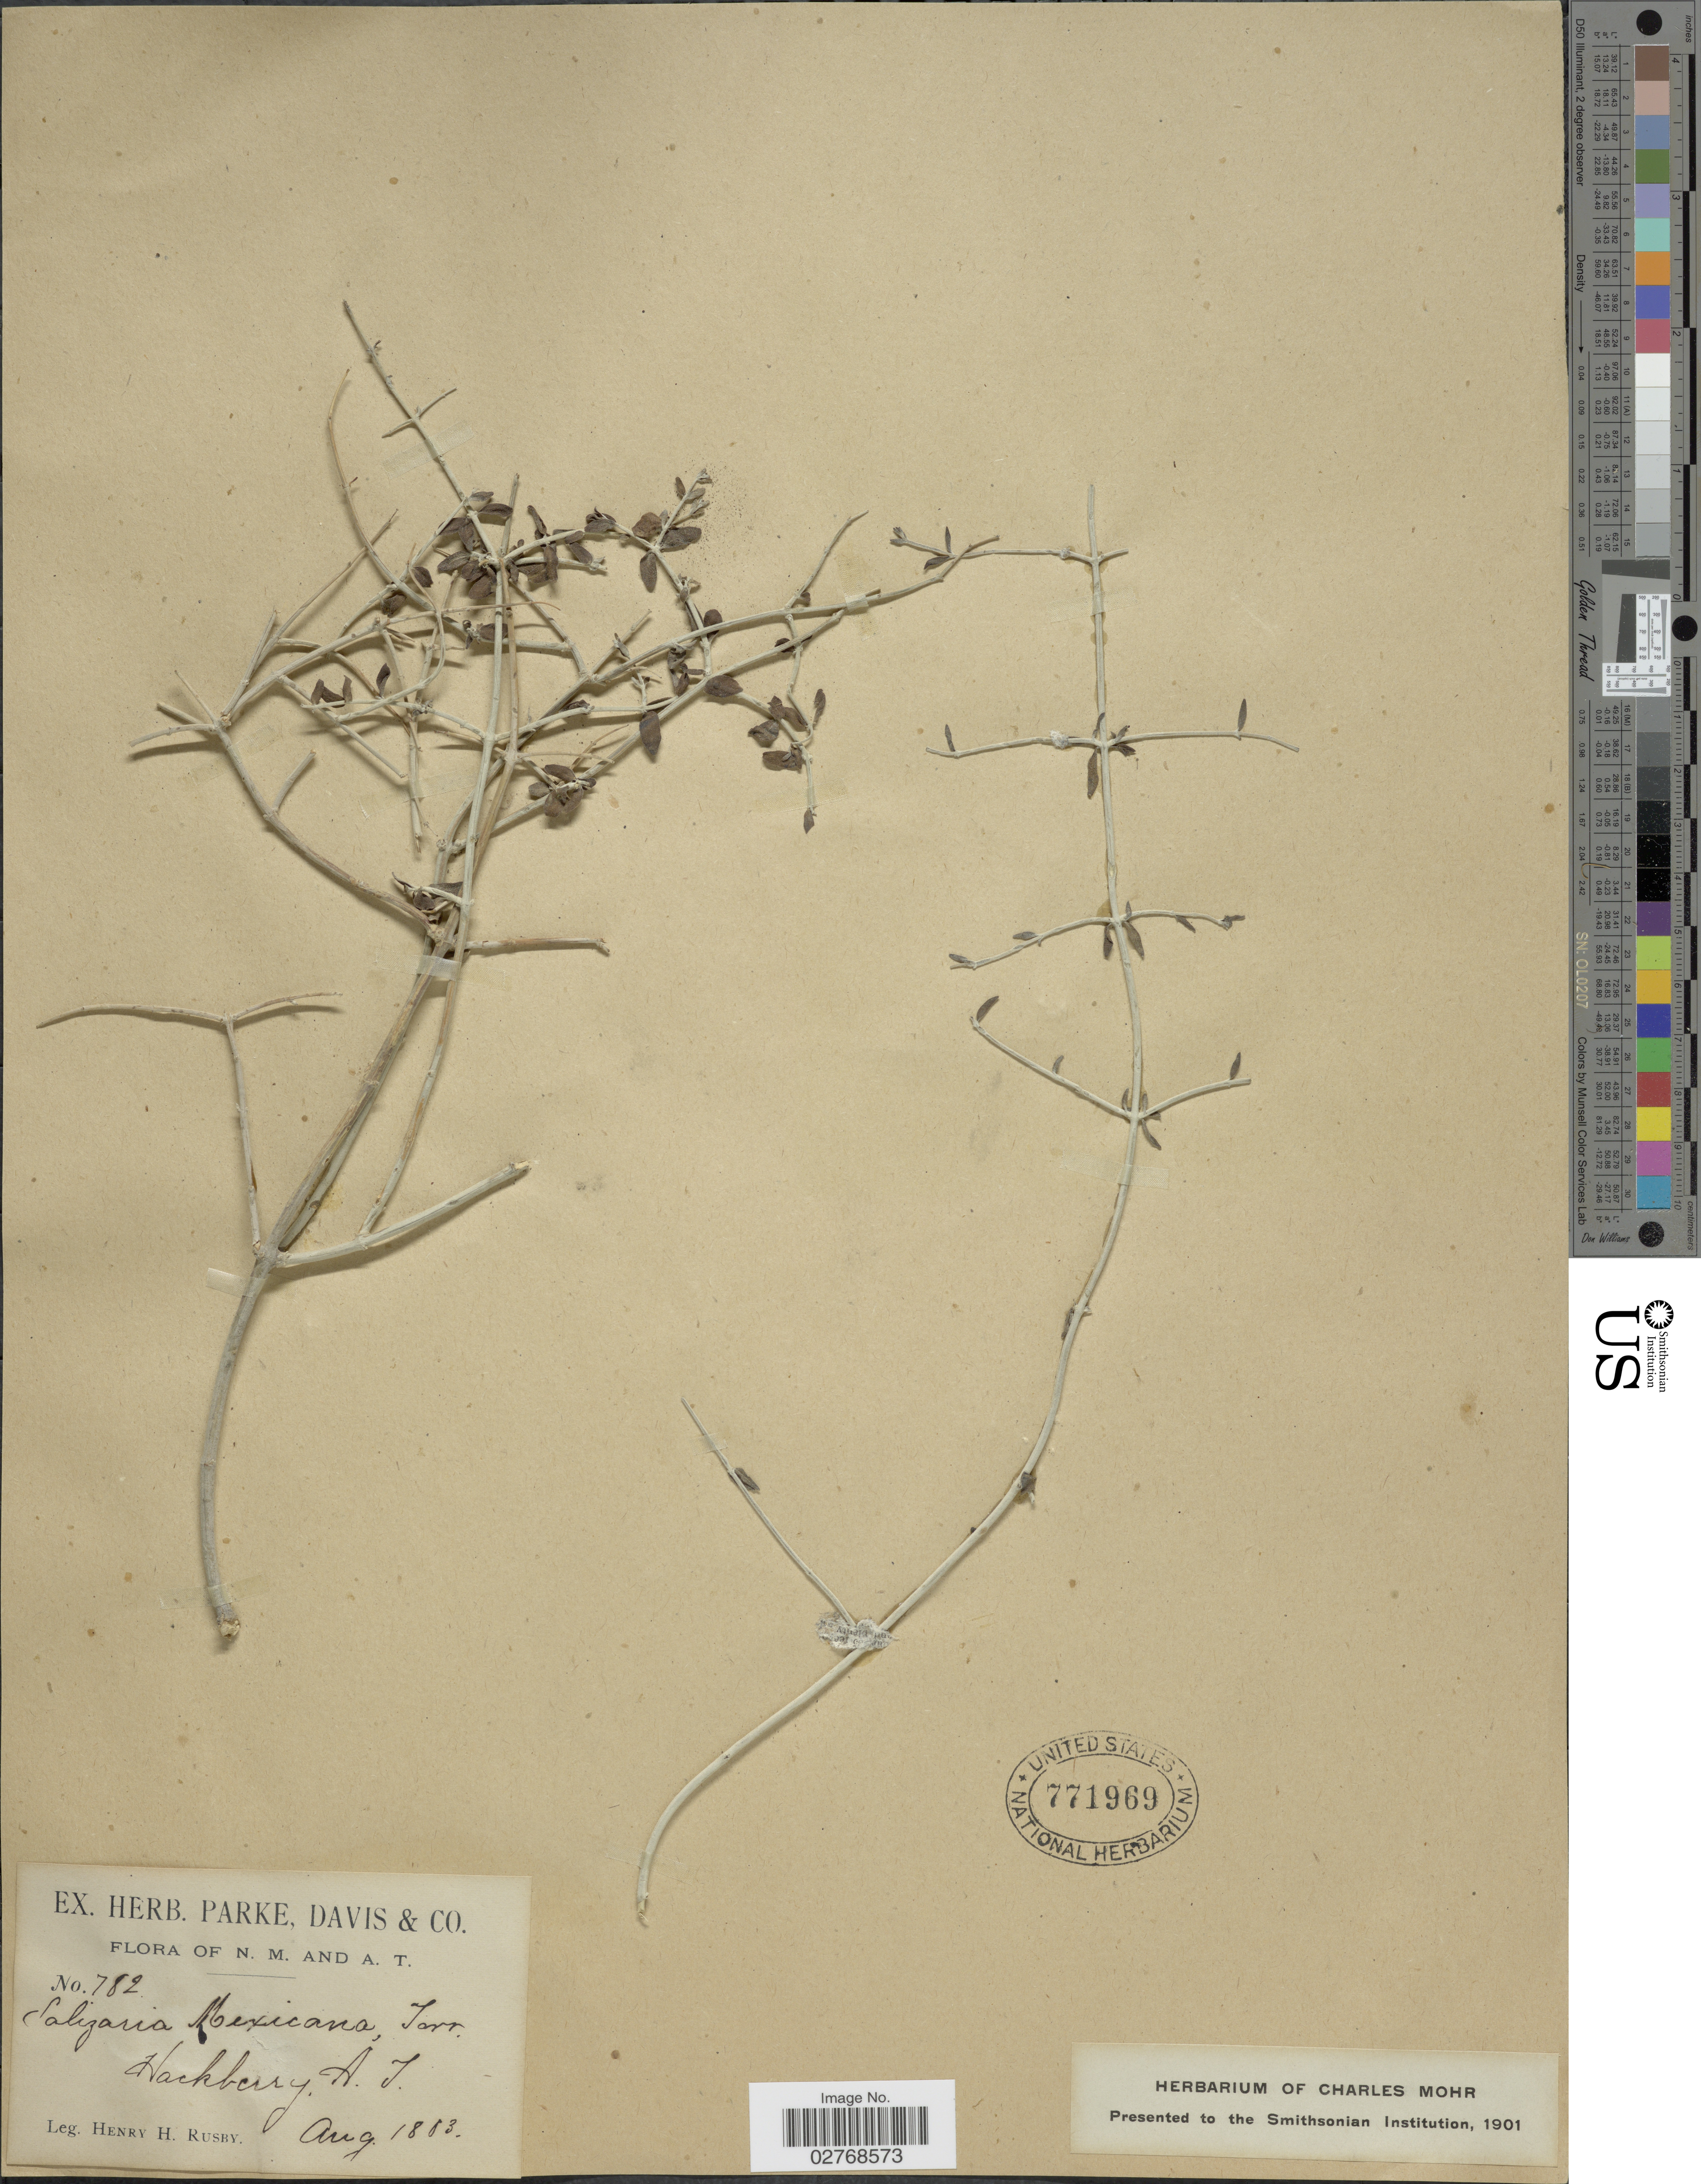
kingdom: Plantae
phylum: Tracheophyta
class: Magnoliopsida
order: Lamiales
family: Lamiaceae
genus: Scutellaria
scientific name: Scutellaria mexicana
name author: (Torr.) A.J. Paton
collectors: H. H. Rusby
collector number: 782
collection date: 1883-08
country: United States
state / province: Arizona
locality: Hackberry, A. T.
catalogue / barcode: US 771969